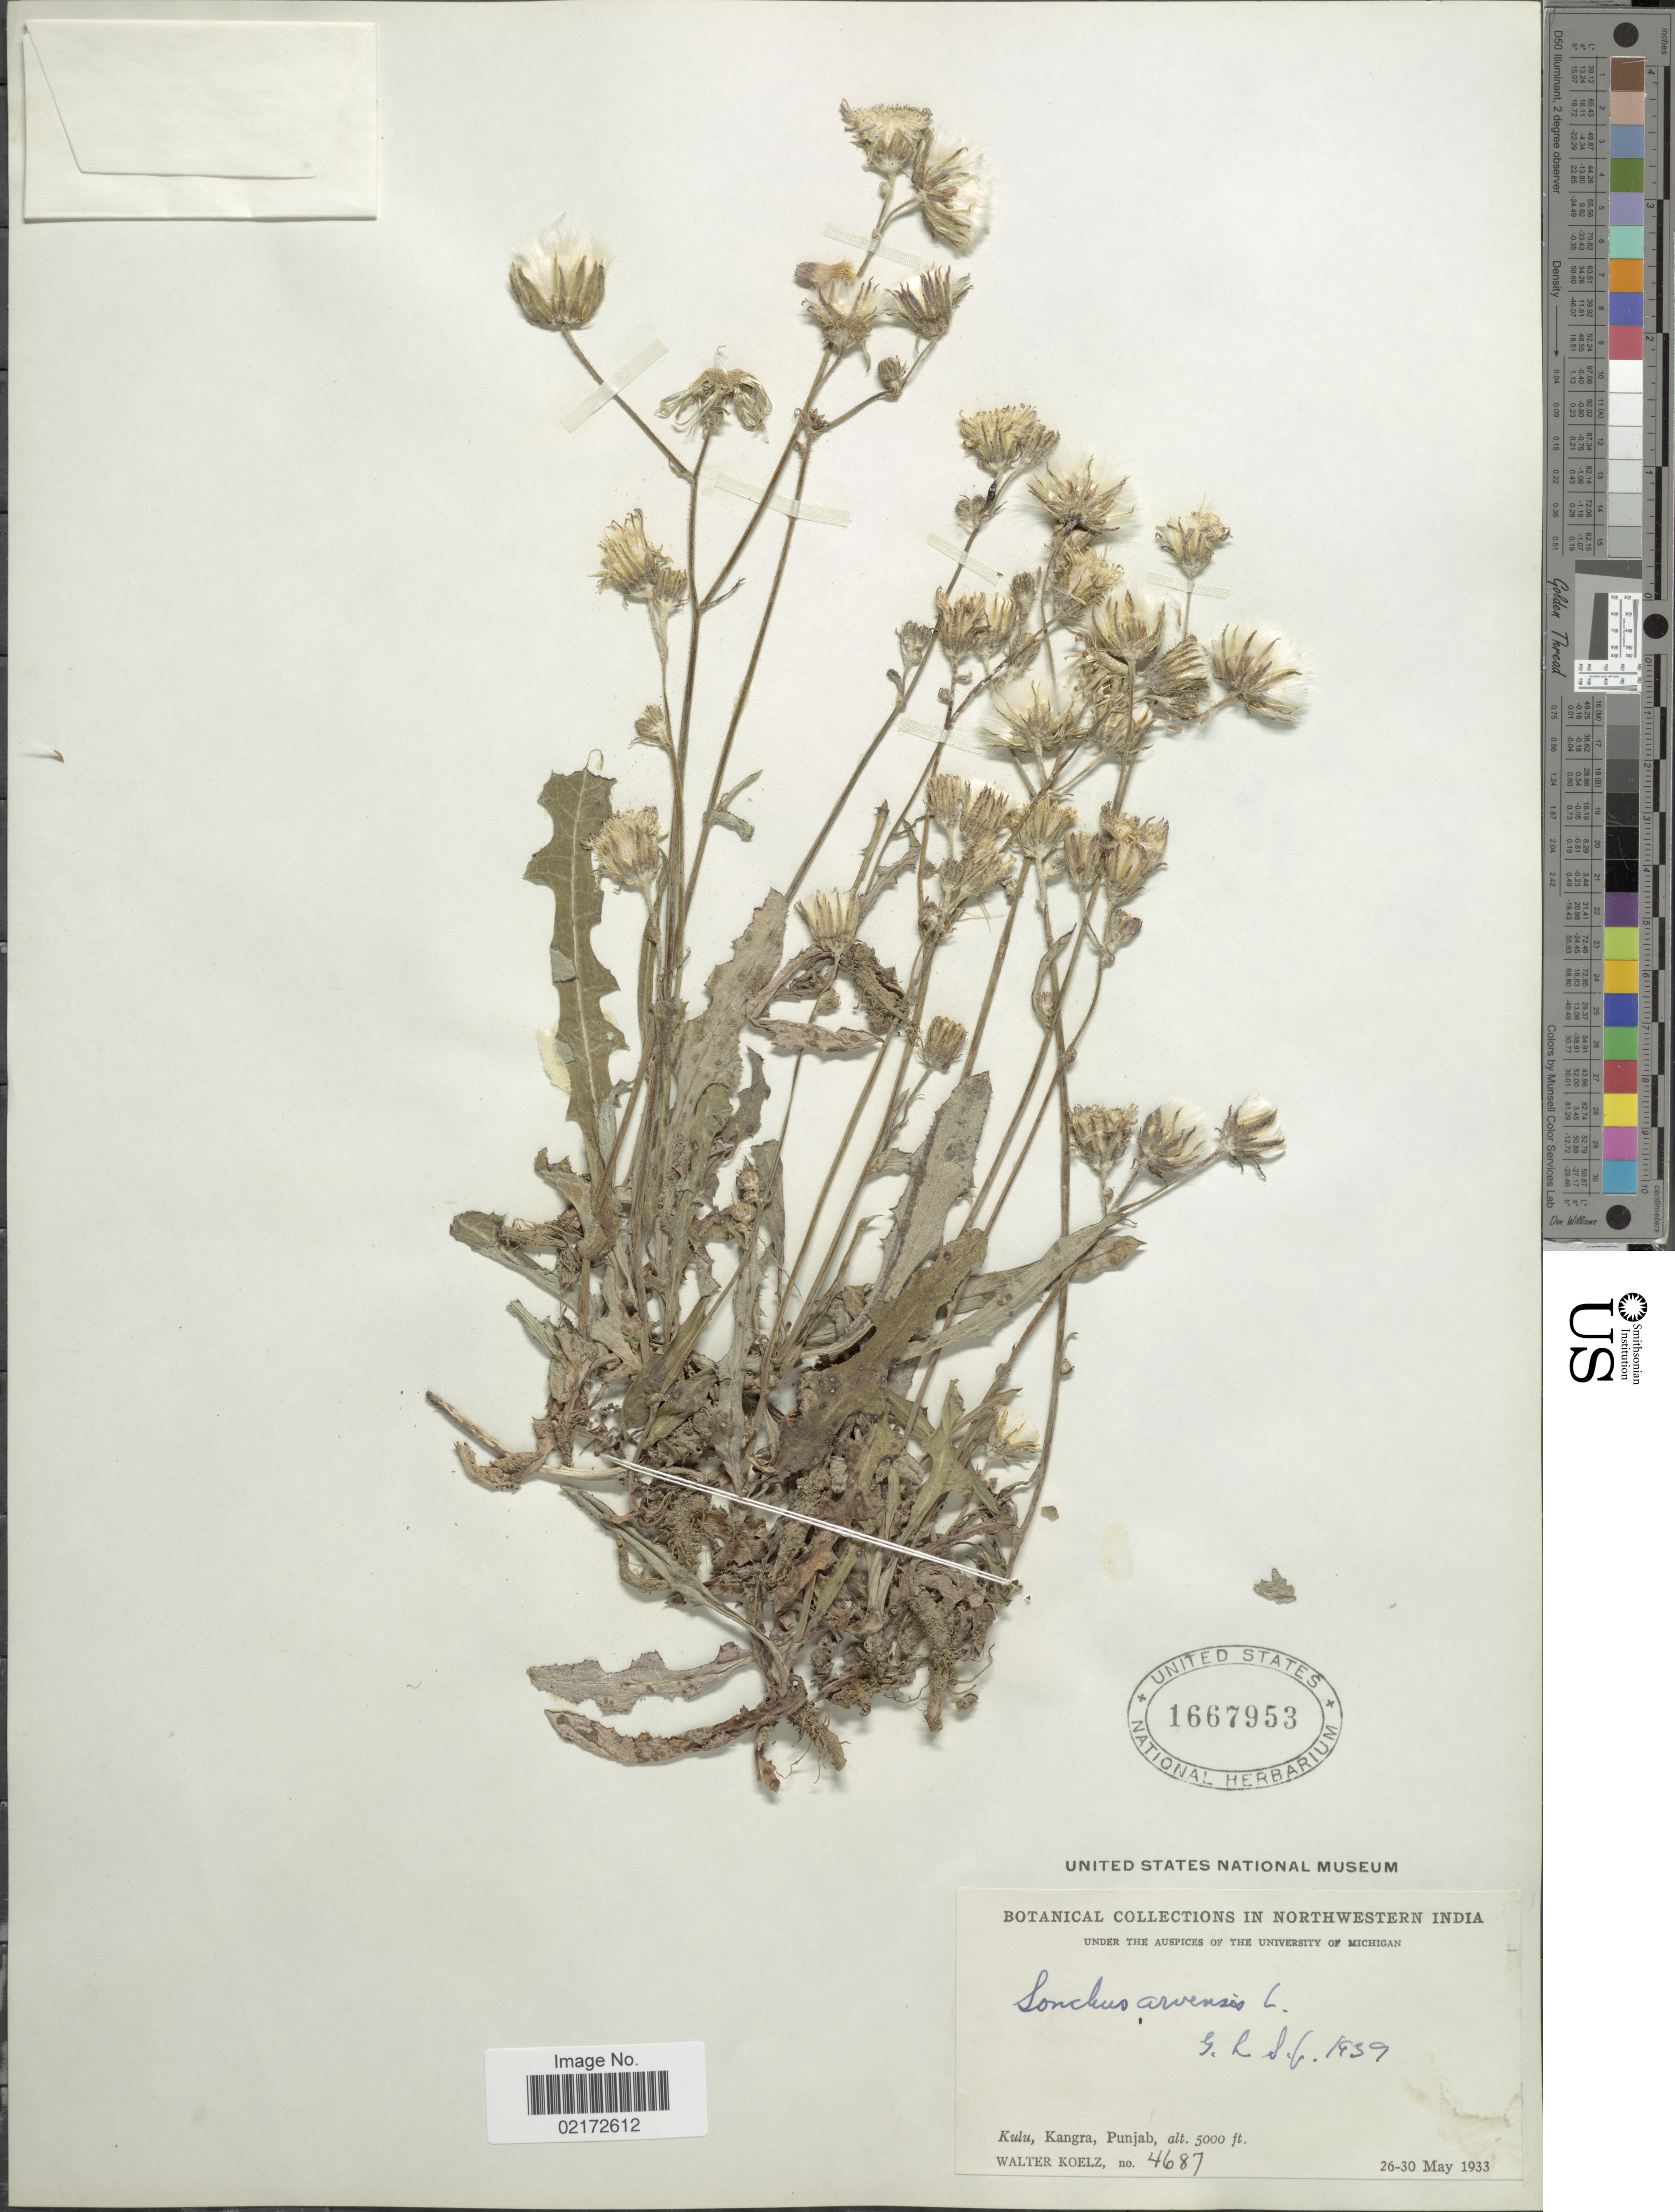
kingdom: Plantae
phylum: Tracheophyta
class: Magnoliopsida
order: Asterales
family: Asteraceae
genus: Sonchus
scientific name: Sonchus arvensis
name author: L.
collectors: W. N. Koelz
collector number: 4687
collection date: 1933-05-26/1933-05-30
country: India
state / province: Himachal Pradesh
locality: Kulu, Kangra, Punjab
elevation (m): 1524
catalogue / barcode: US 1667953